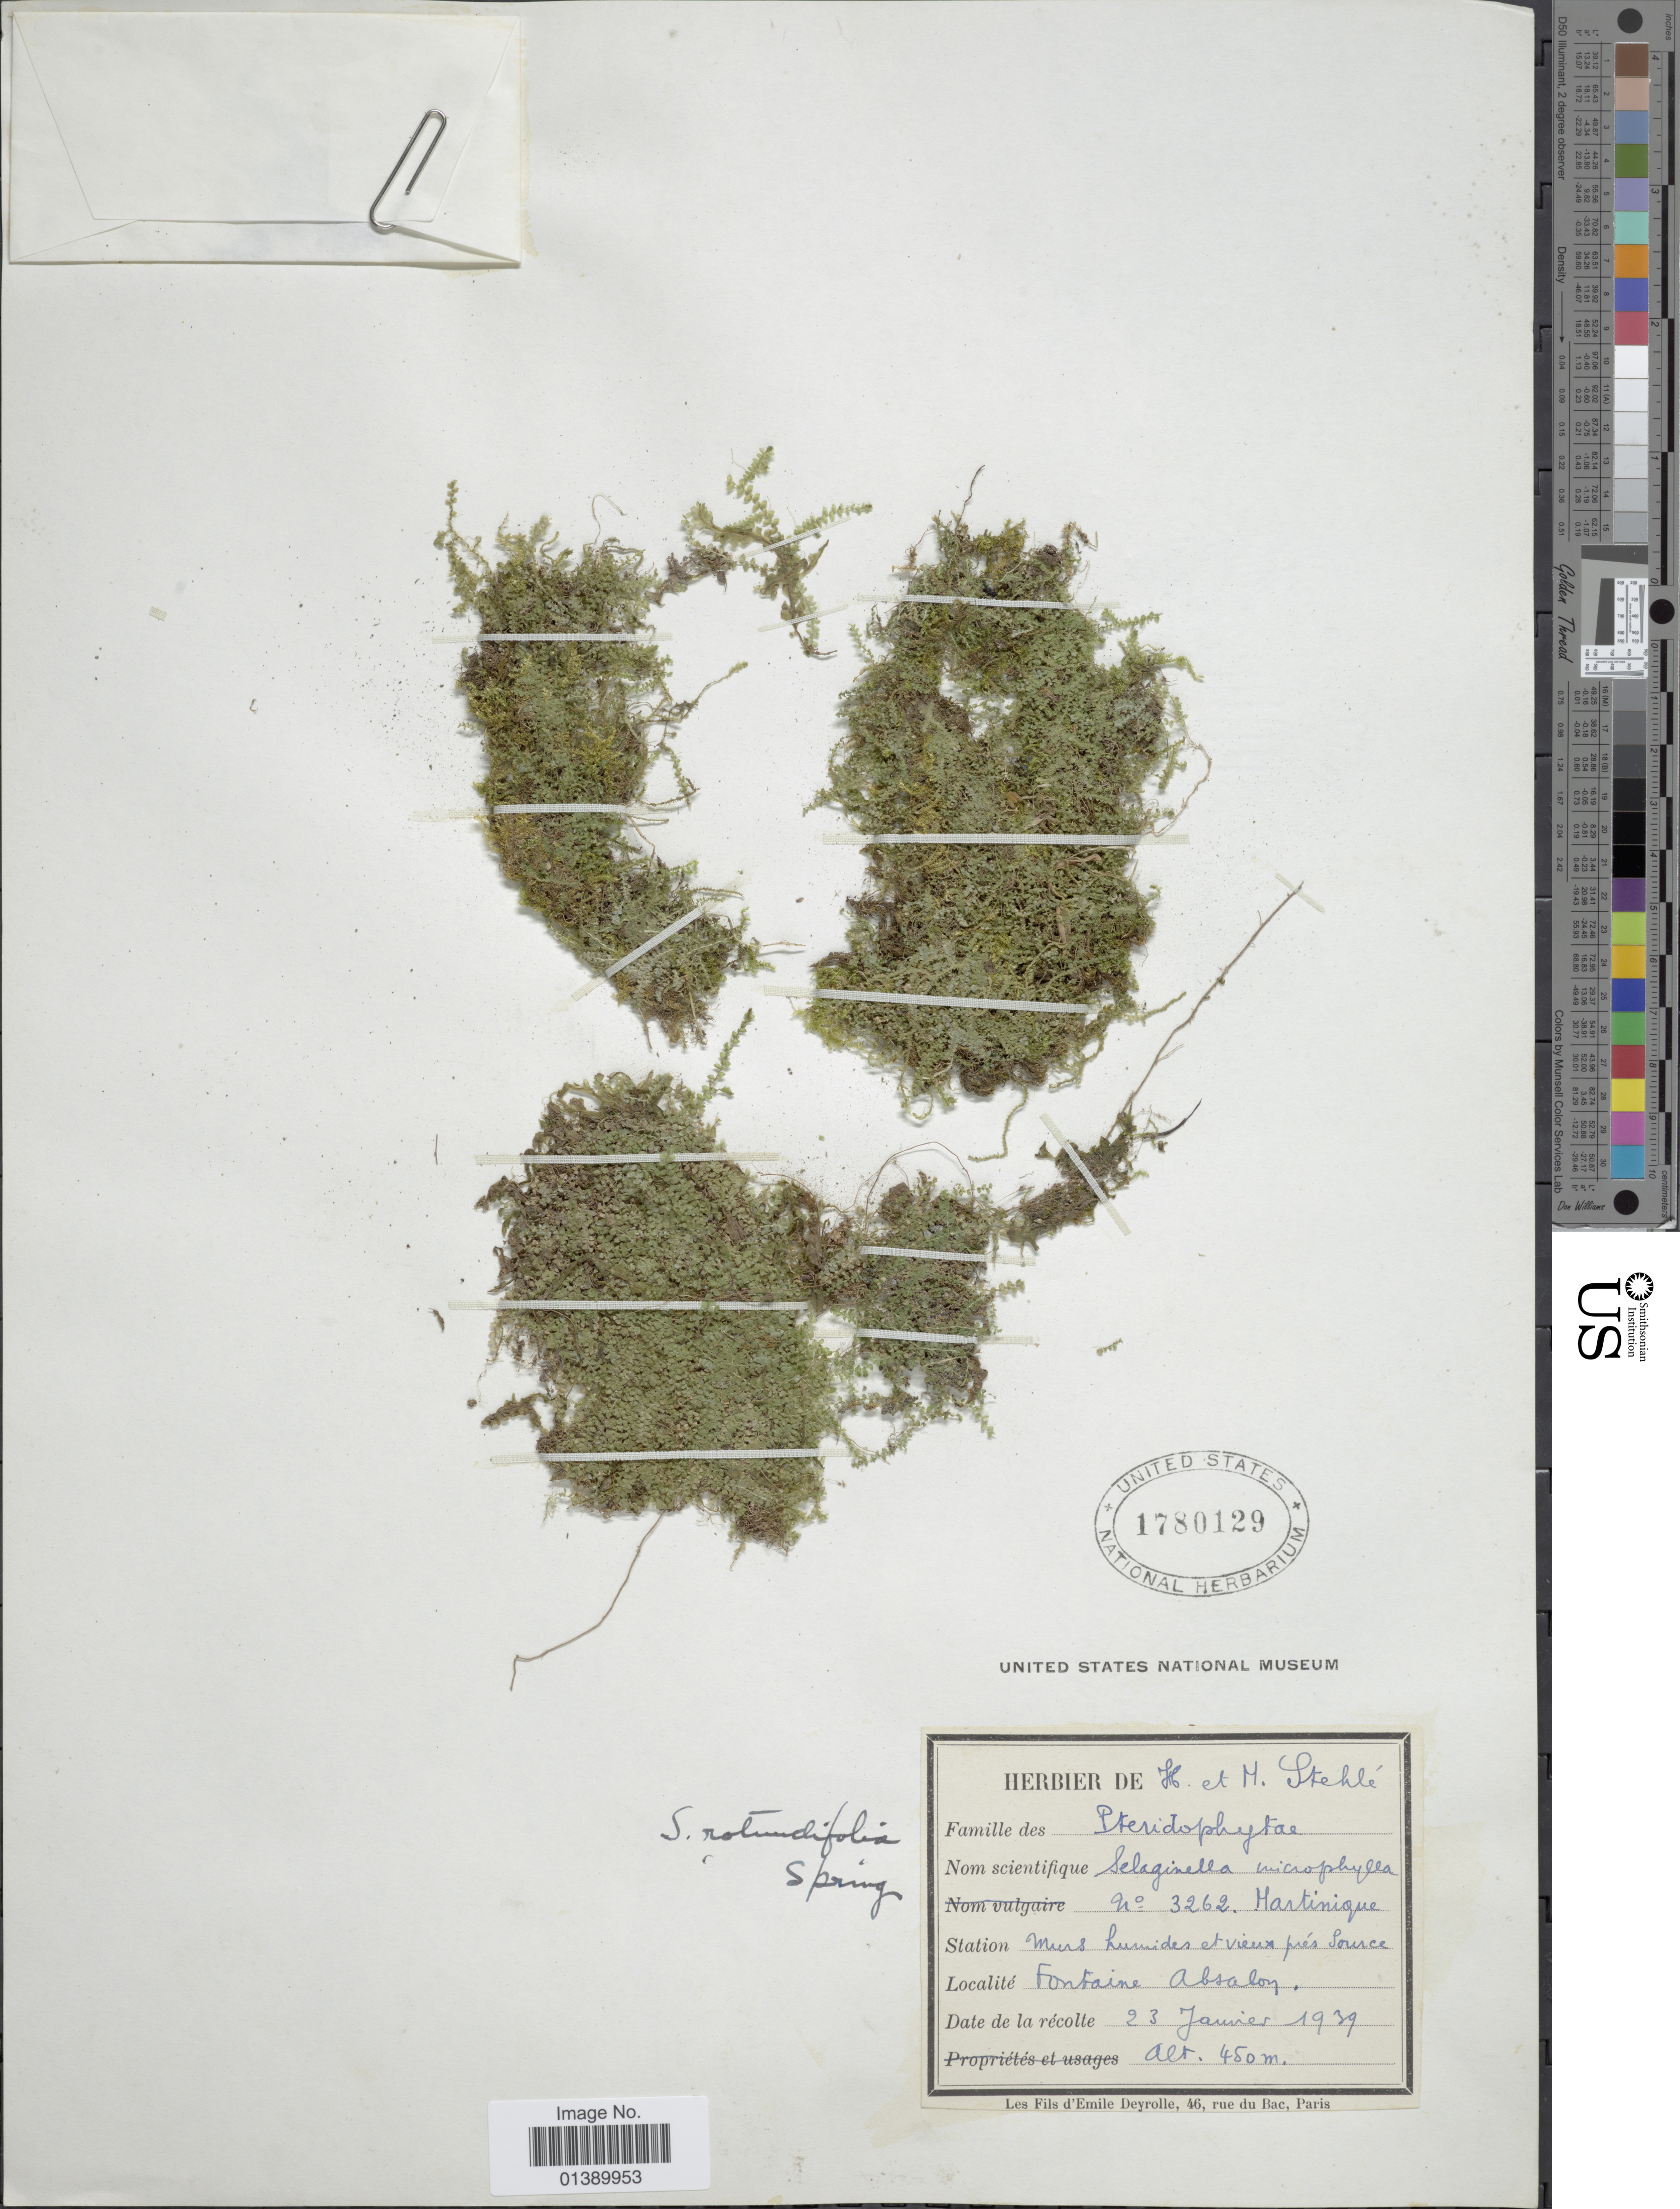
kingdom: Plantae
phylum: Tracheophyta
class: Lycopodiopsida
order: Selaginellales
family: Selaginellaceae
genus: Selaginella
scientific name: Selaginella rotundifolia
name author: Spring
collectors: H. Stehlé & M. Stehlé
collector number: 3262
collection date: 1939-01-23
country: Martinique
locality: Muers humides et vieux près source, Fontaine Absalon.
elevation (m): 450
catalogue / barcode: US 1780129